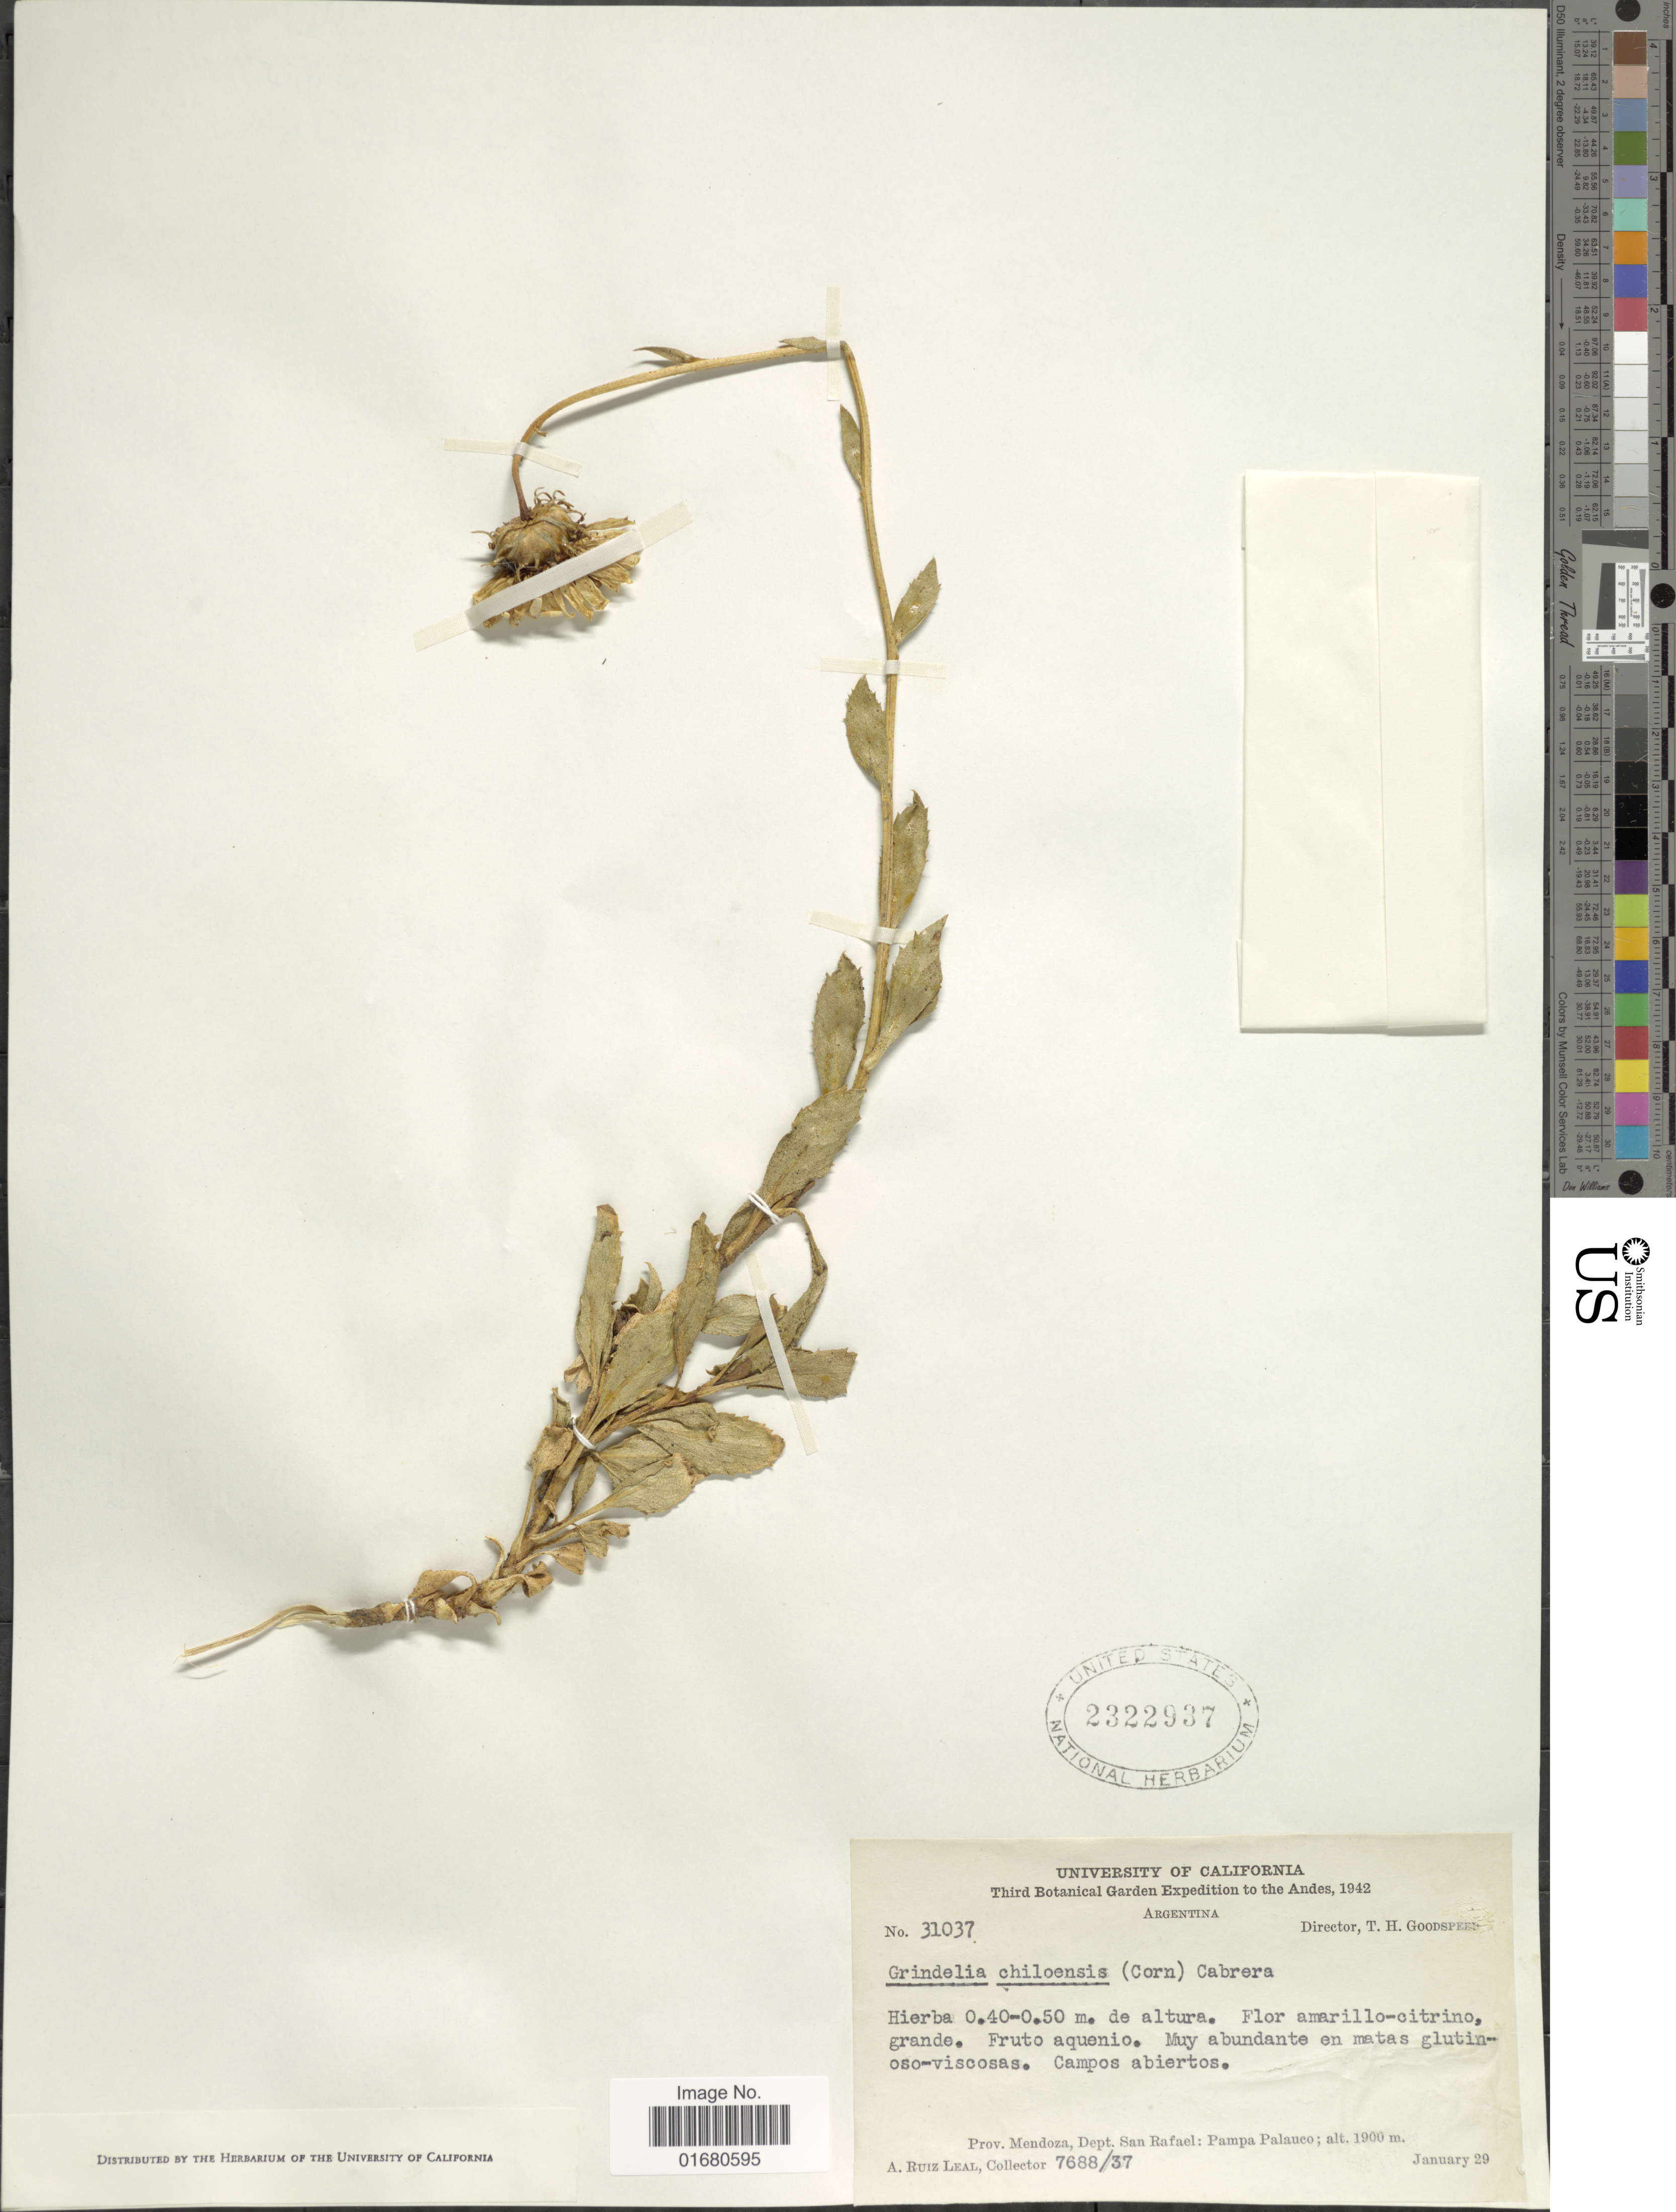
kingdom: Plantae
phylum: Tracheophyta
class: Magnoliopsida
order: Asterales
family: Asteraceae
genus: Grindelia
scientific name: Grindelia chiloensis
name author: (Cornel.) Cabrera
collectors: A. R. Leal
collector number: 7688/37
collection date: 1942-01-29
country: Argentina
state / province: Mendoza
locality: Dept. San Rafael: Pampa Palauca, The Andes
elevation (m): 1900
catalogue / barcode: US 2322937